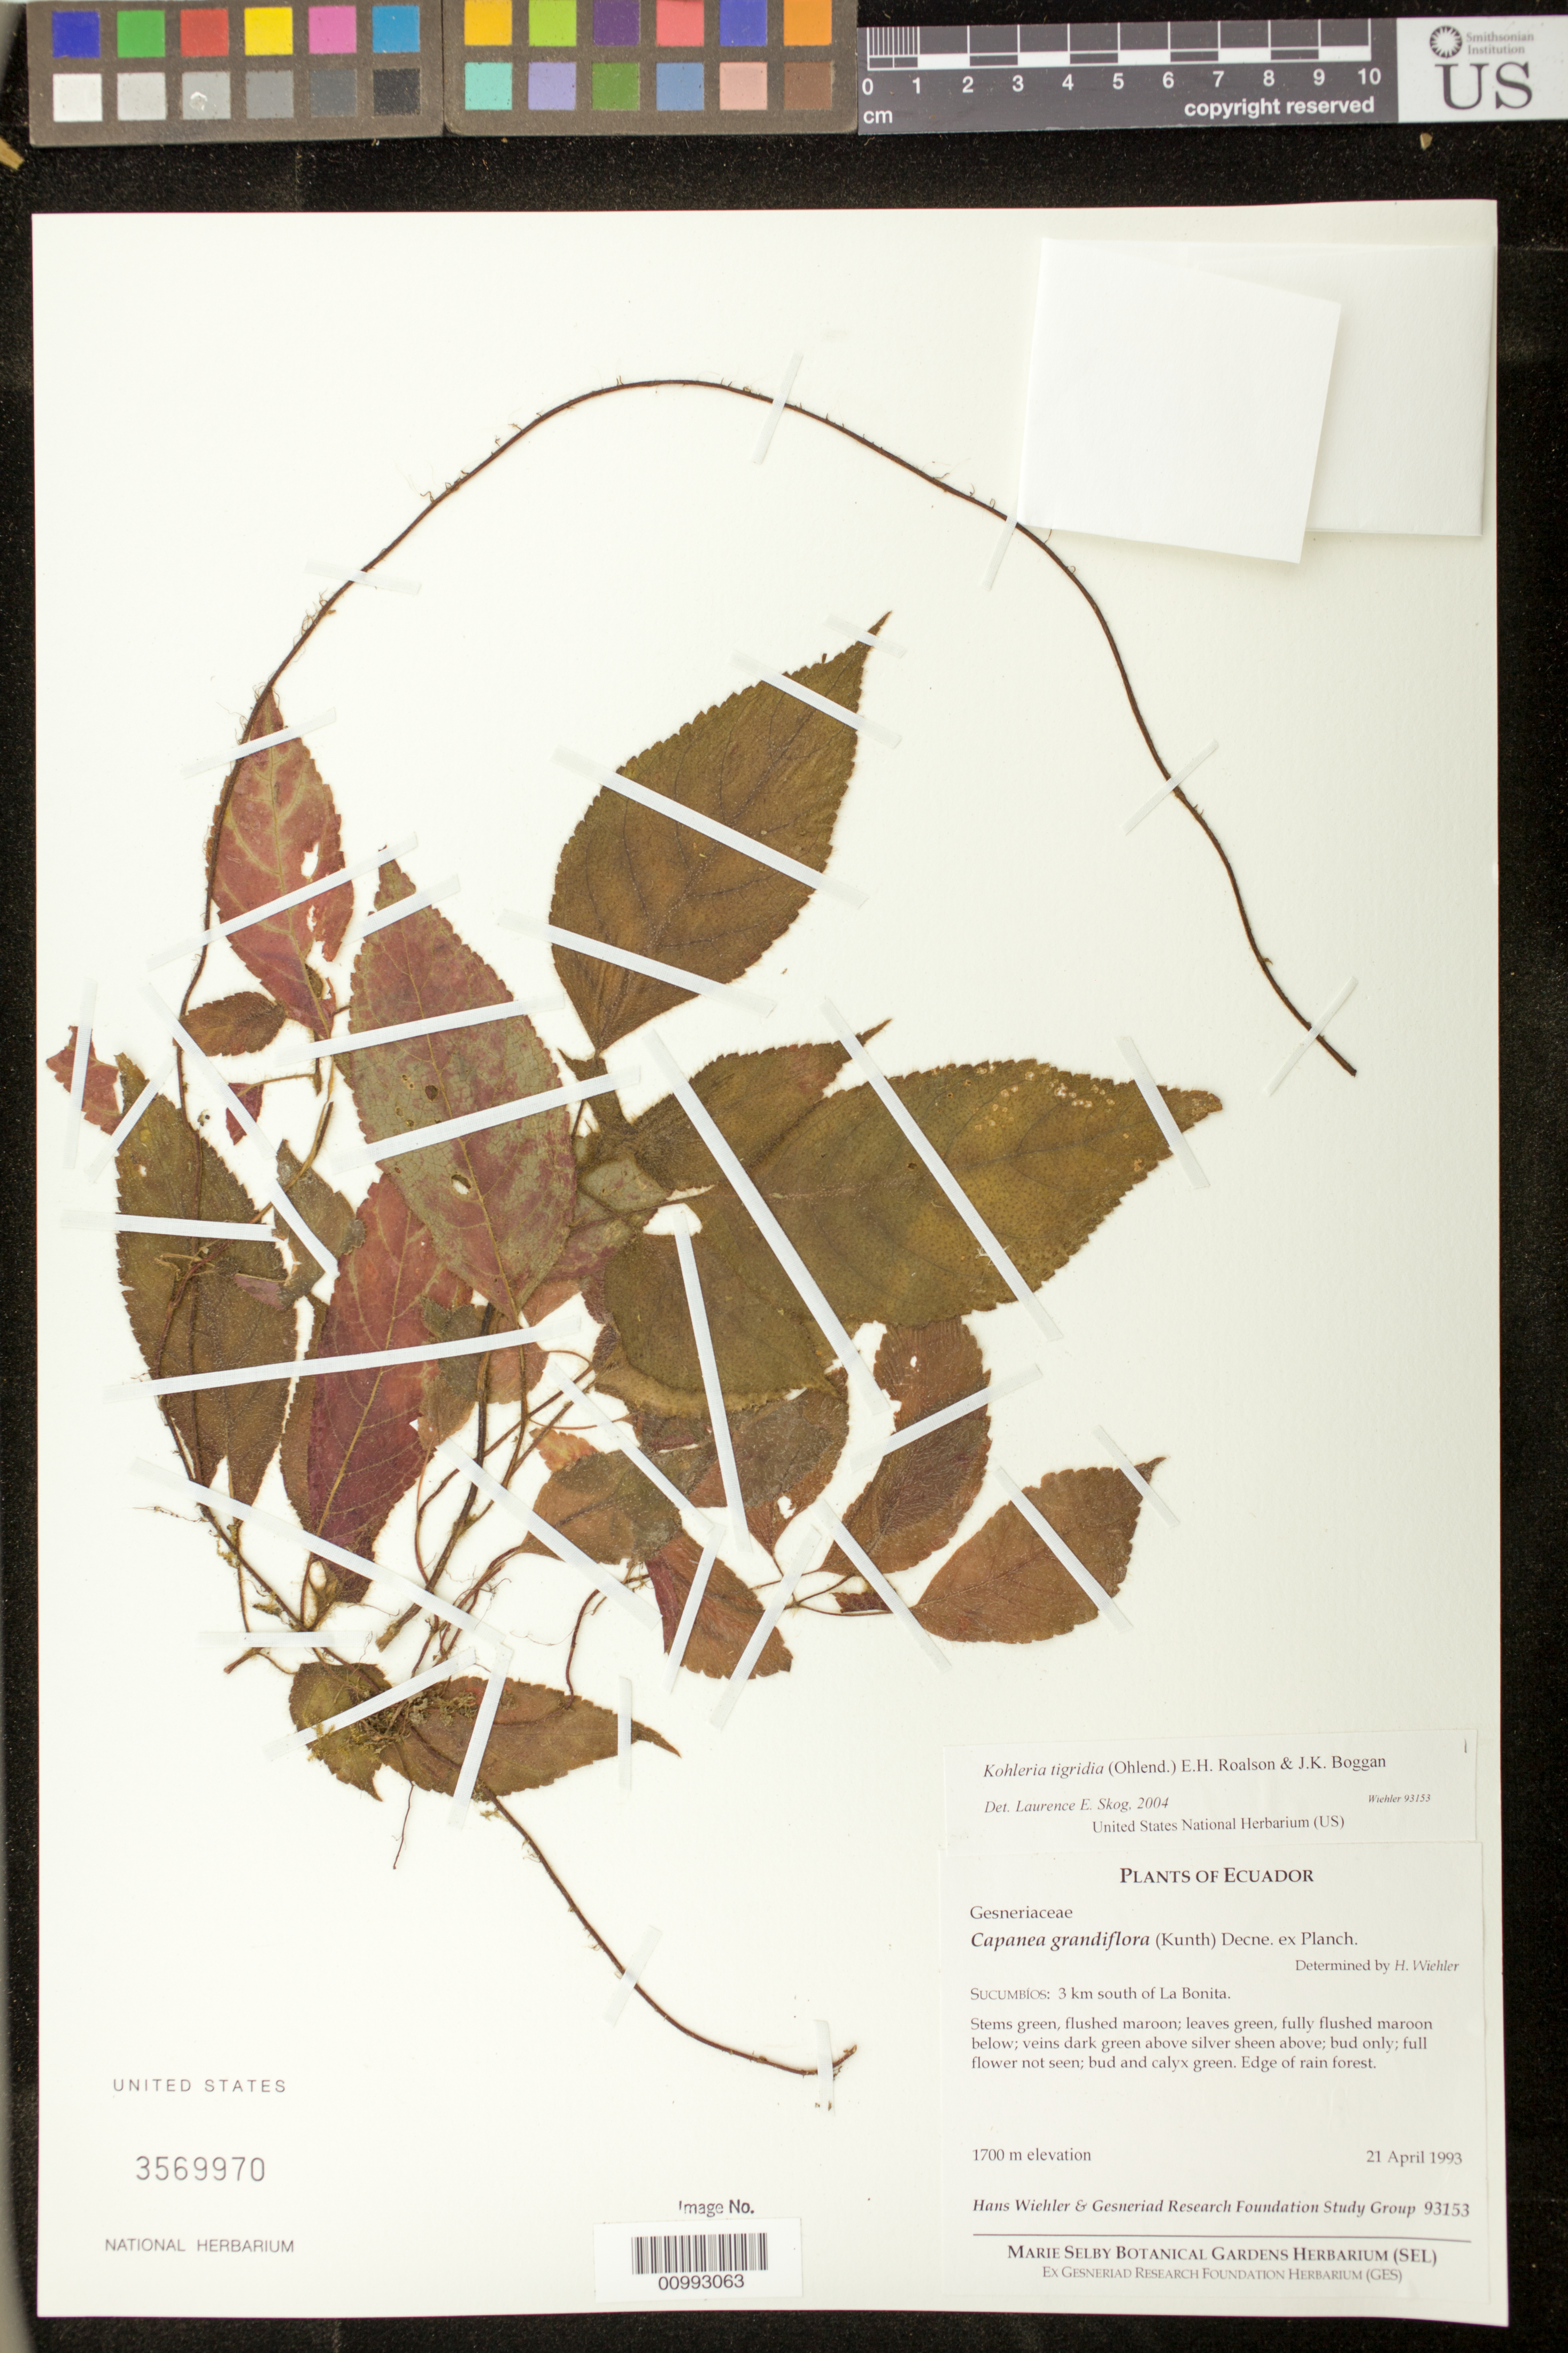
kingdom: Plantae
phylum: Tracheophyta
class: Magnoliopsida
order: Lamiales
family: Gesneriaceae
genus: Kohleria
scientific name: Kohleria tigridia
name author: (Ohlend.) Roalson & Boggan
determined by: Skog, Laurence E.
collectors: H. J. Wiehler & Gesneriad Research Foundation Study Group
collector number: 93153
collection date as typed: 21 Apr 1993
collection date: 1993-04-21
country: Ecuador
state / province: Sucumbíos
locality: Sucumbíos: 3 km south of La Bonita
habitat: Edge of rain forest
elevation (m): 1700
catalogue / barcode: US 3569970